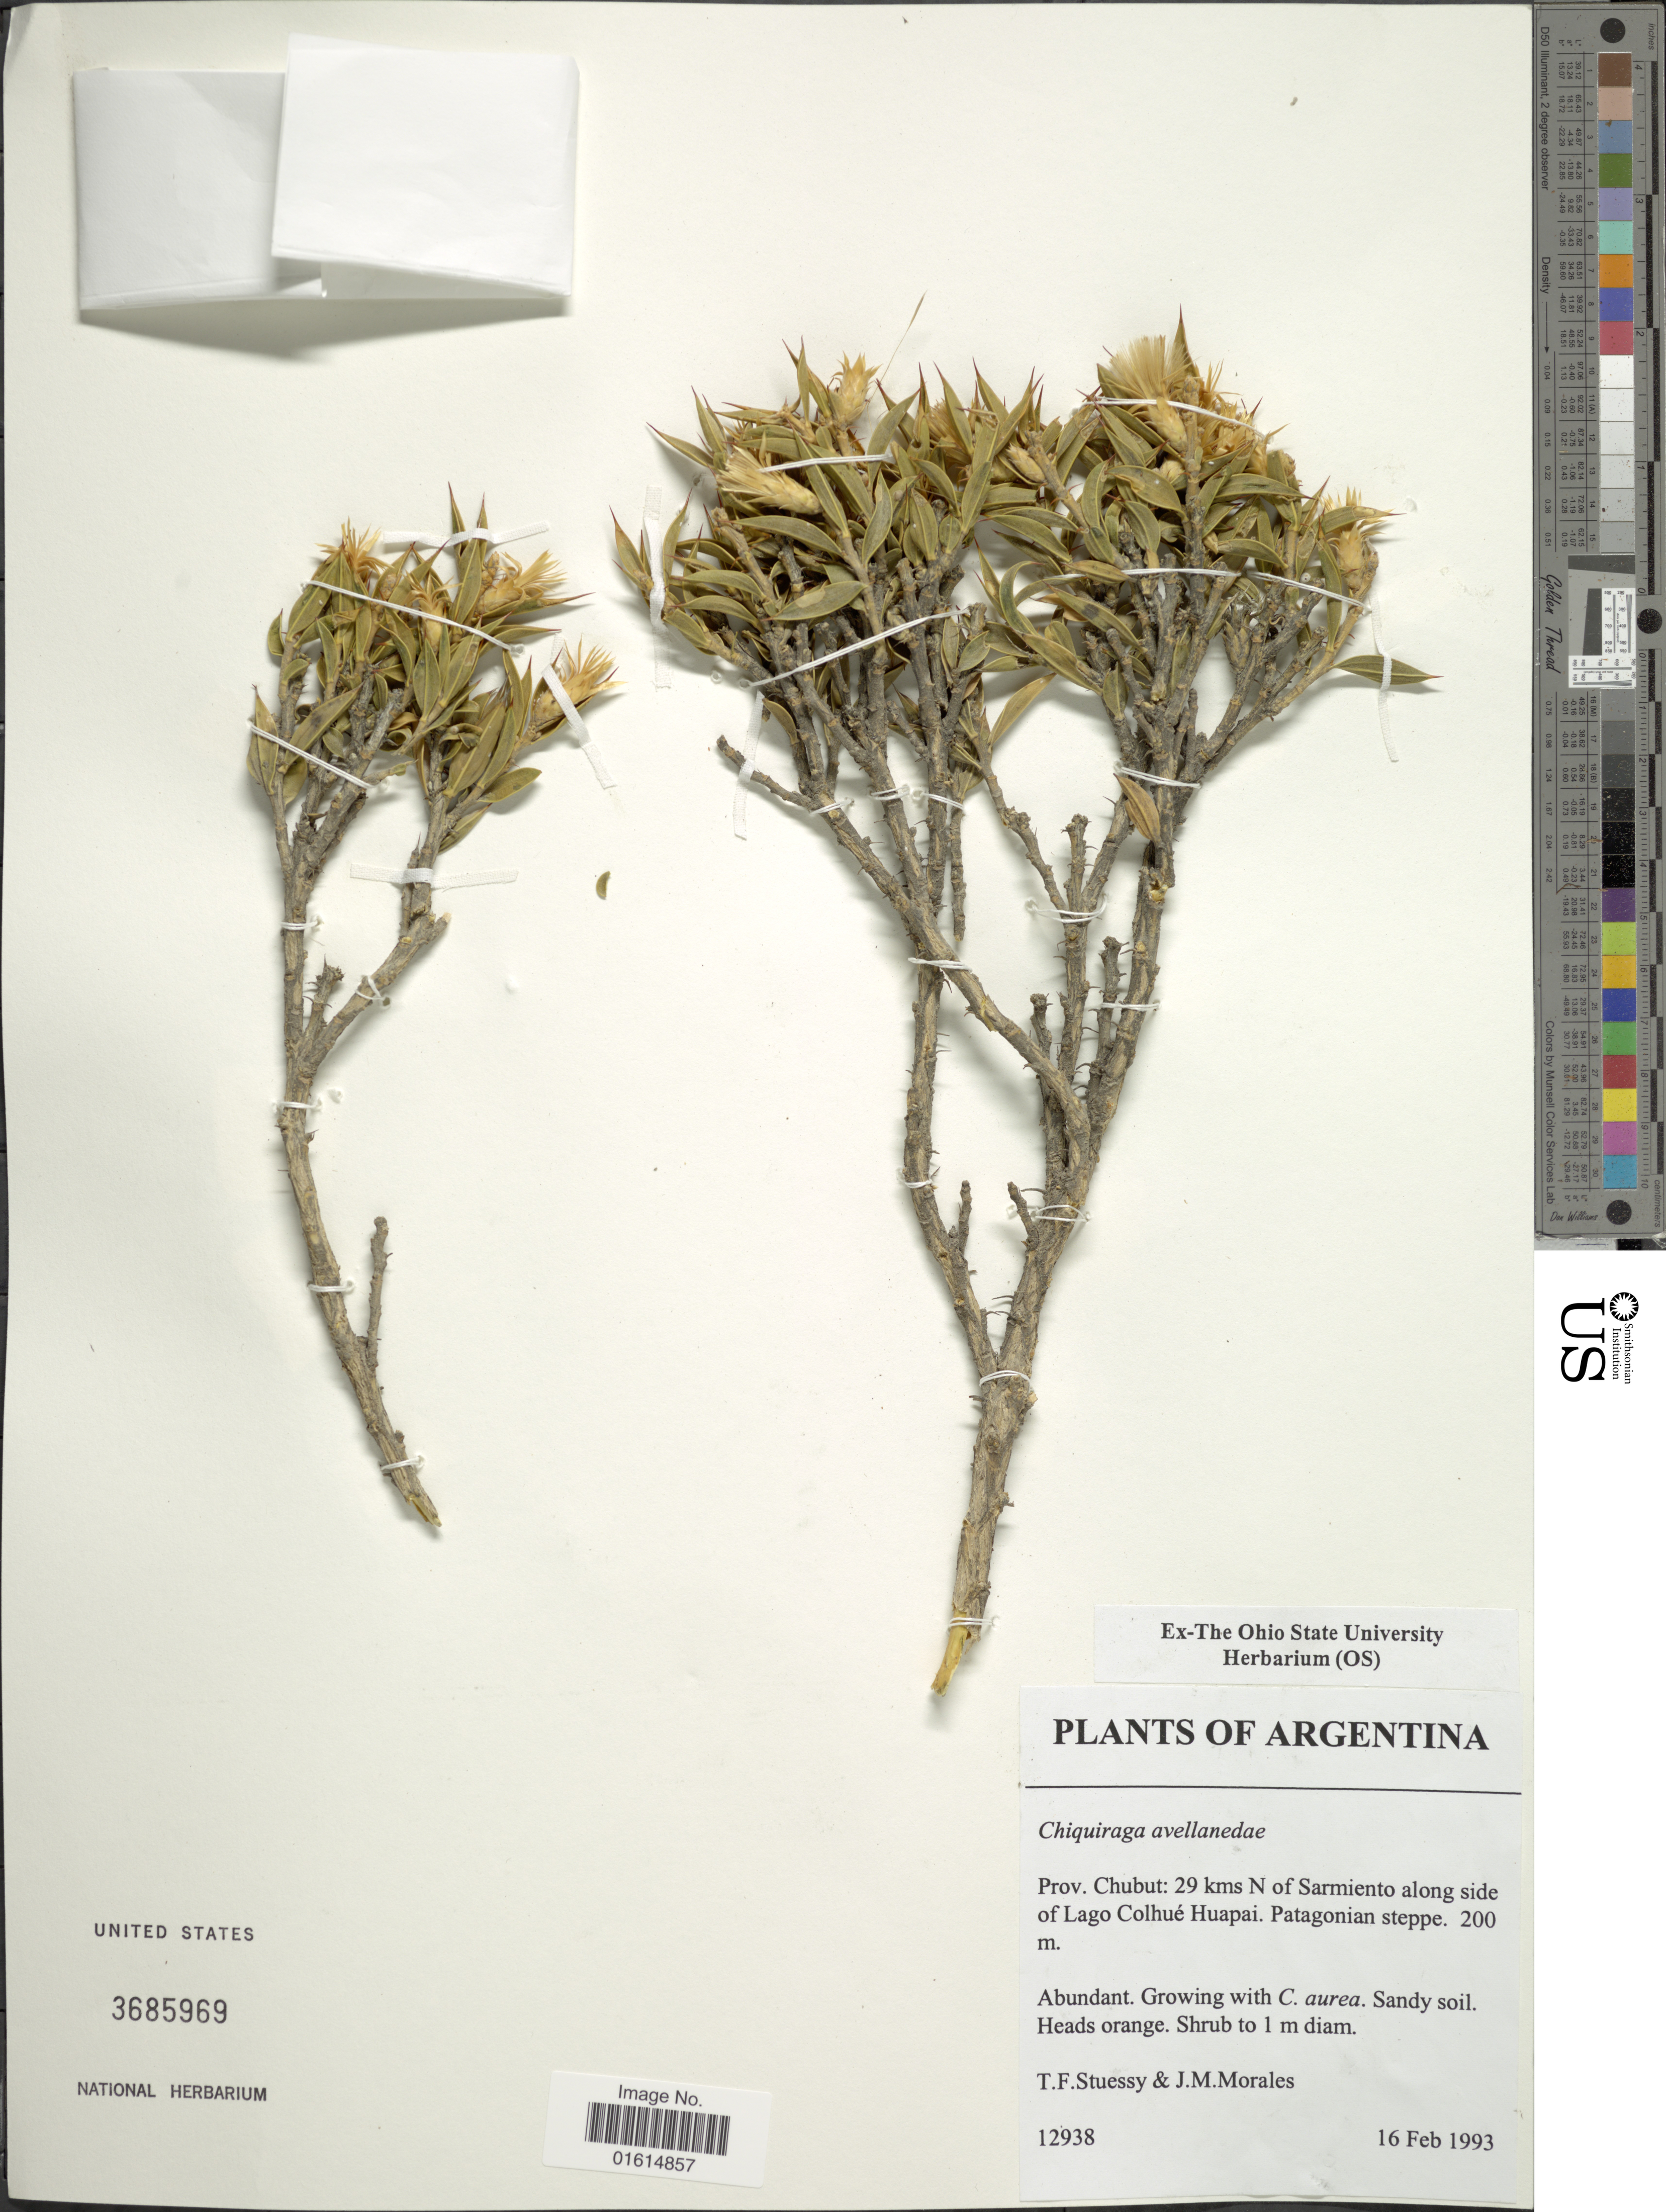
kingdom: Plantae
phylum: Tracheophyta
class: Magnoliopsida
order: Asterales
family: Asteraceae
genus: Chuquiraga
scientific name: Chuquiraga avellanedae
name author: Lorentz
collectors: T. Stuessy & J. Morales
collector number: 12938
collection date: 1993-02-16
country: Argentina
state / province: Chubut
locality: Prov. Chubut, 29 kms N of Sarmiento along side of Lago Colhue Huapai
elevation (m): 200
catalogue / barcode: US 3685969